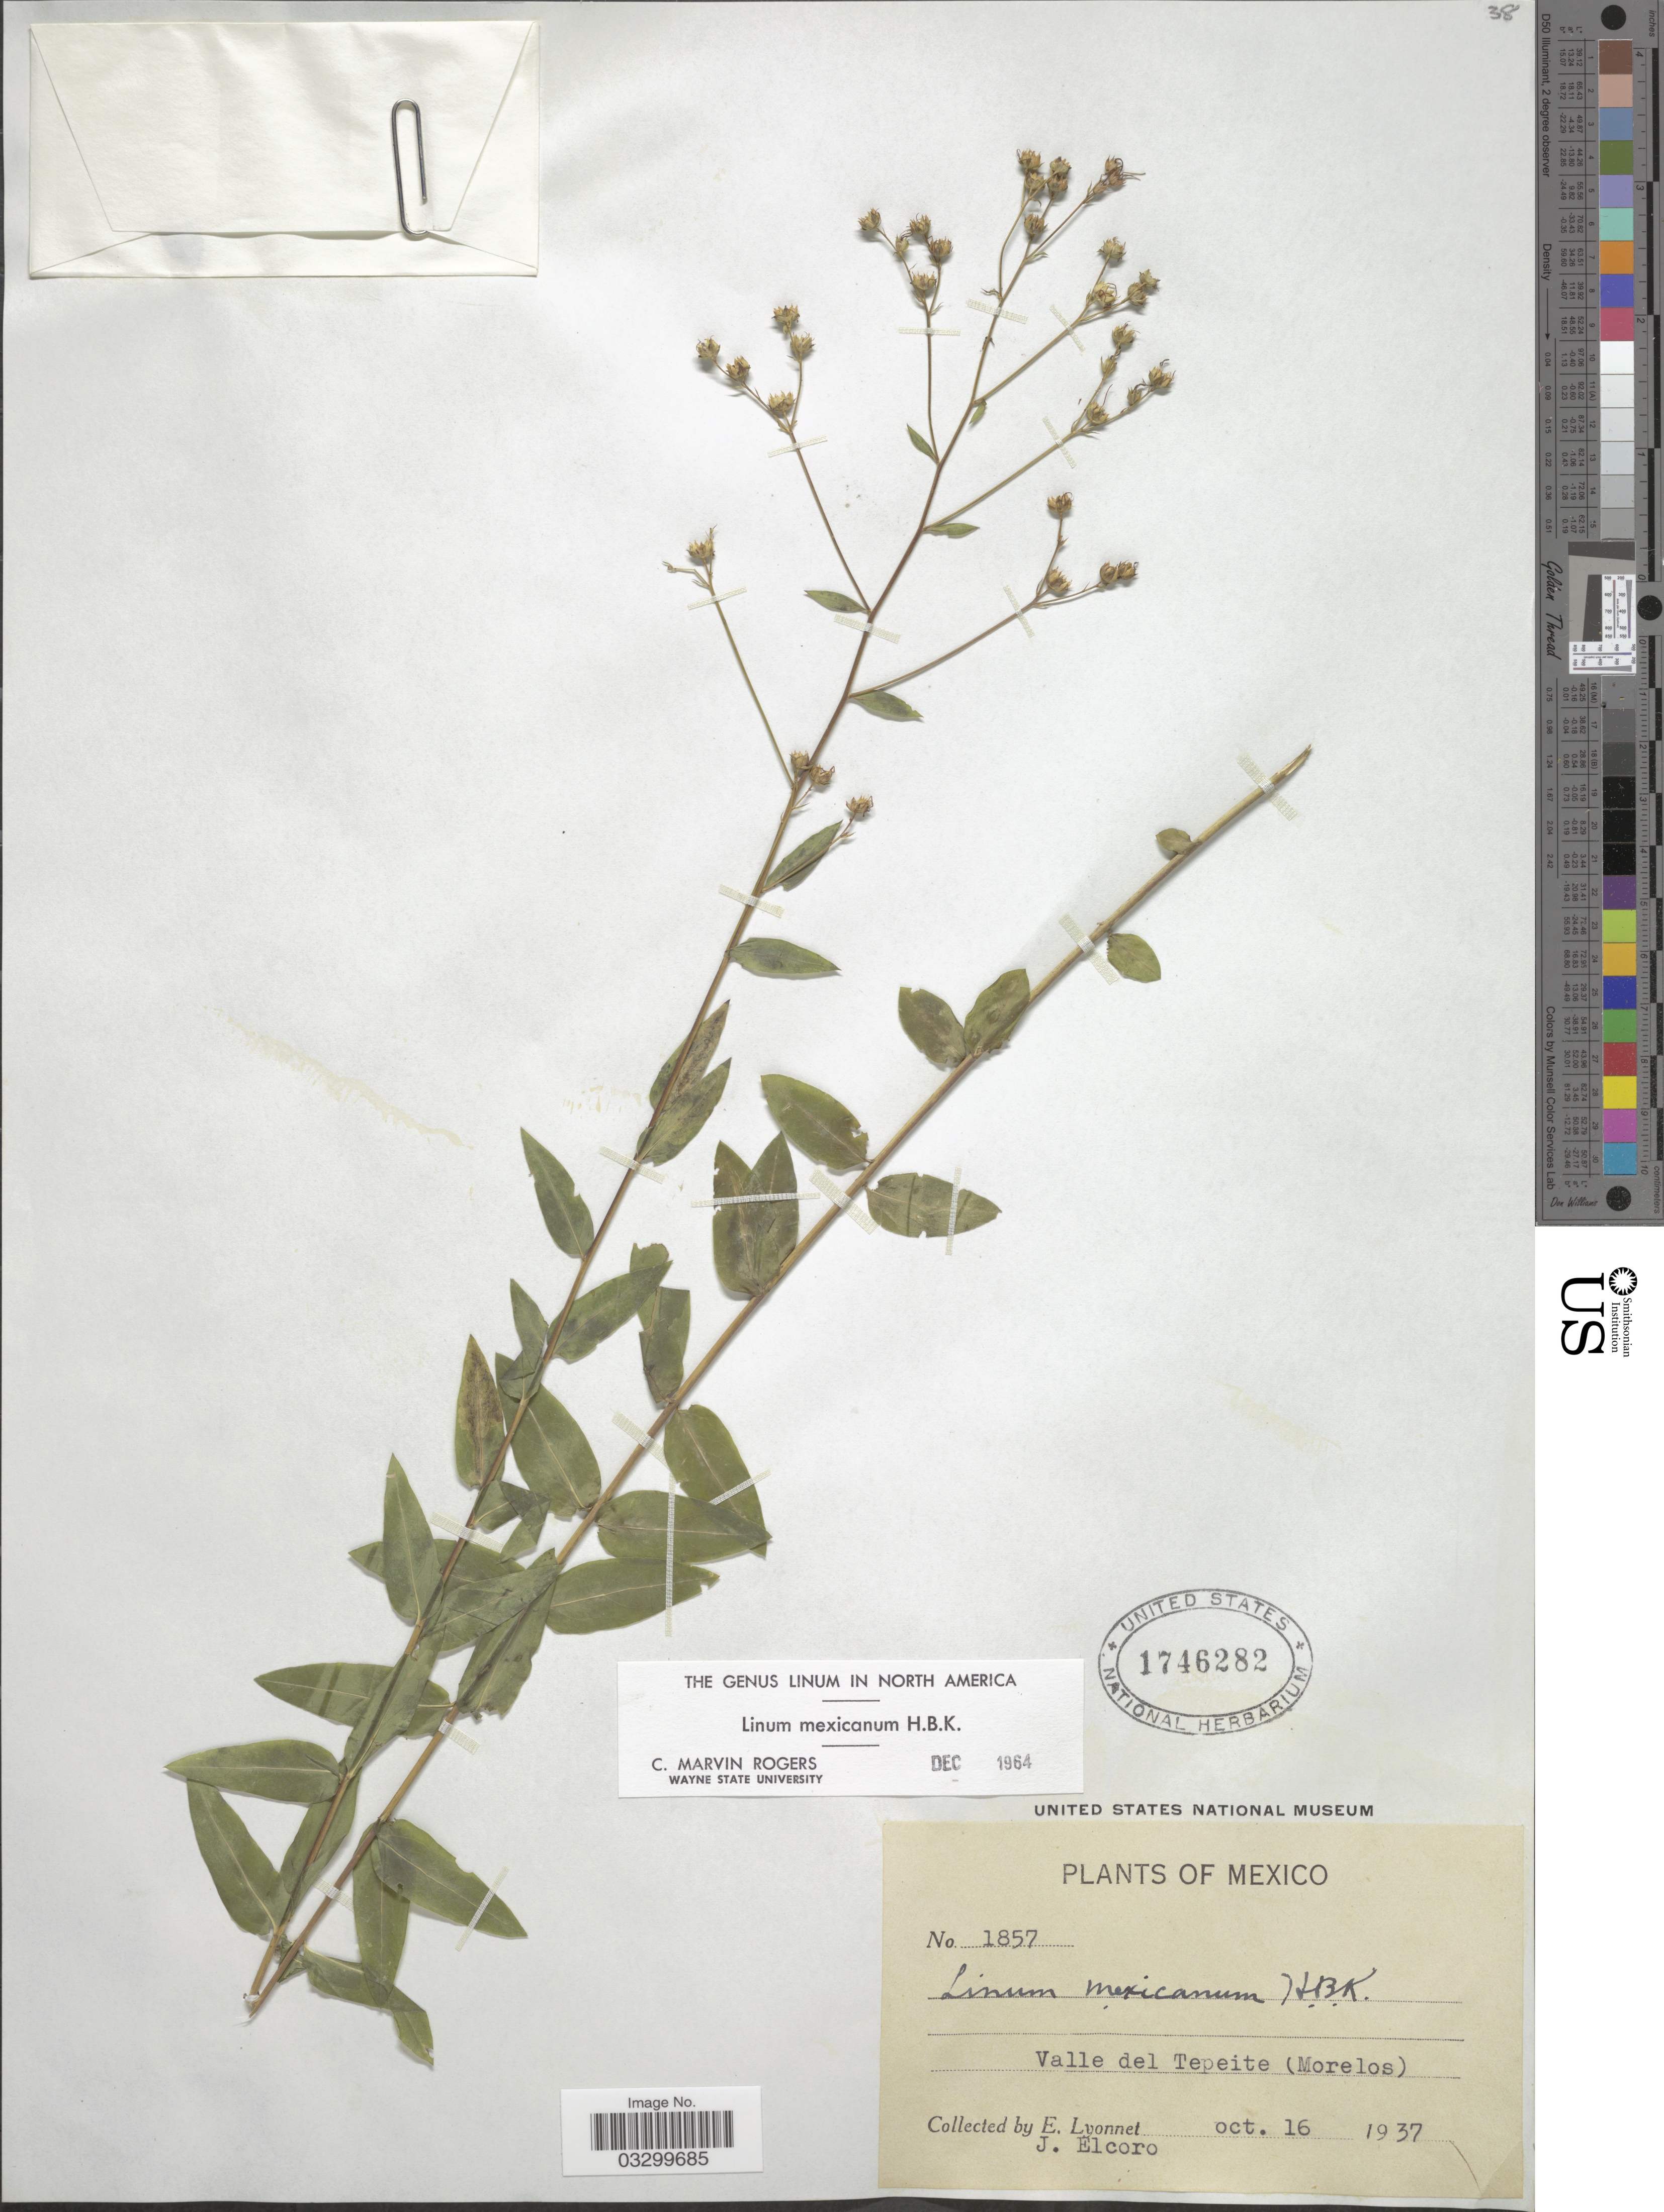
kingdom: Plantae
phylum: Tracheophyta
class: Magnoliopsida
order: Malpighiales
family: Linaceae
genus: Linum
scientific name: Linum mexicanum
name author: Kunth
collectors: E. Lyonnet & J. Elcoro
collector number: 1857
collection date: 1937-10-16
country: Mexico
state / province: Morelos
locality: Valle del Tepeite.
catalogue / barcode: US 1746282